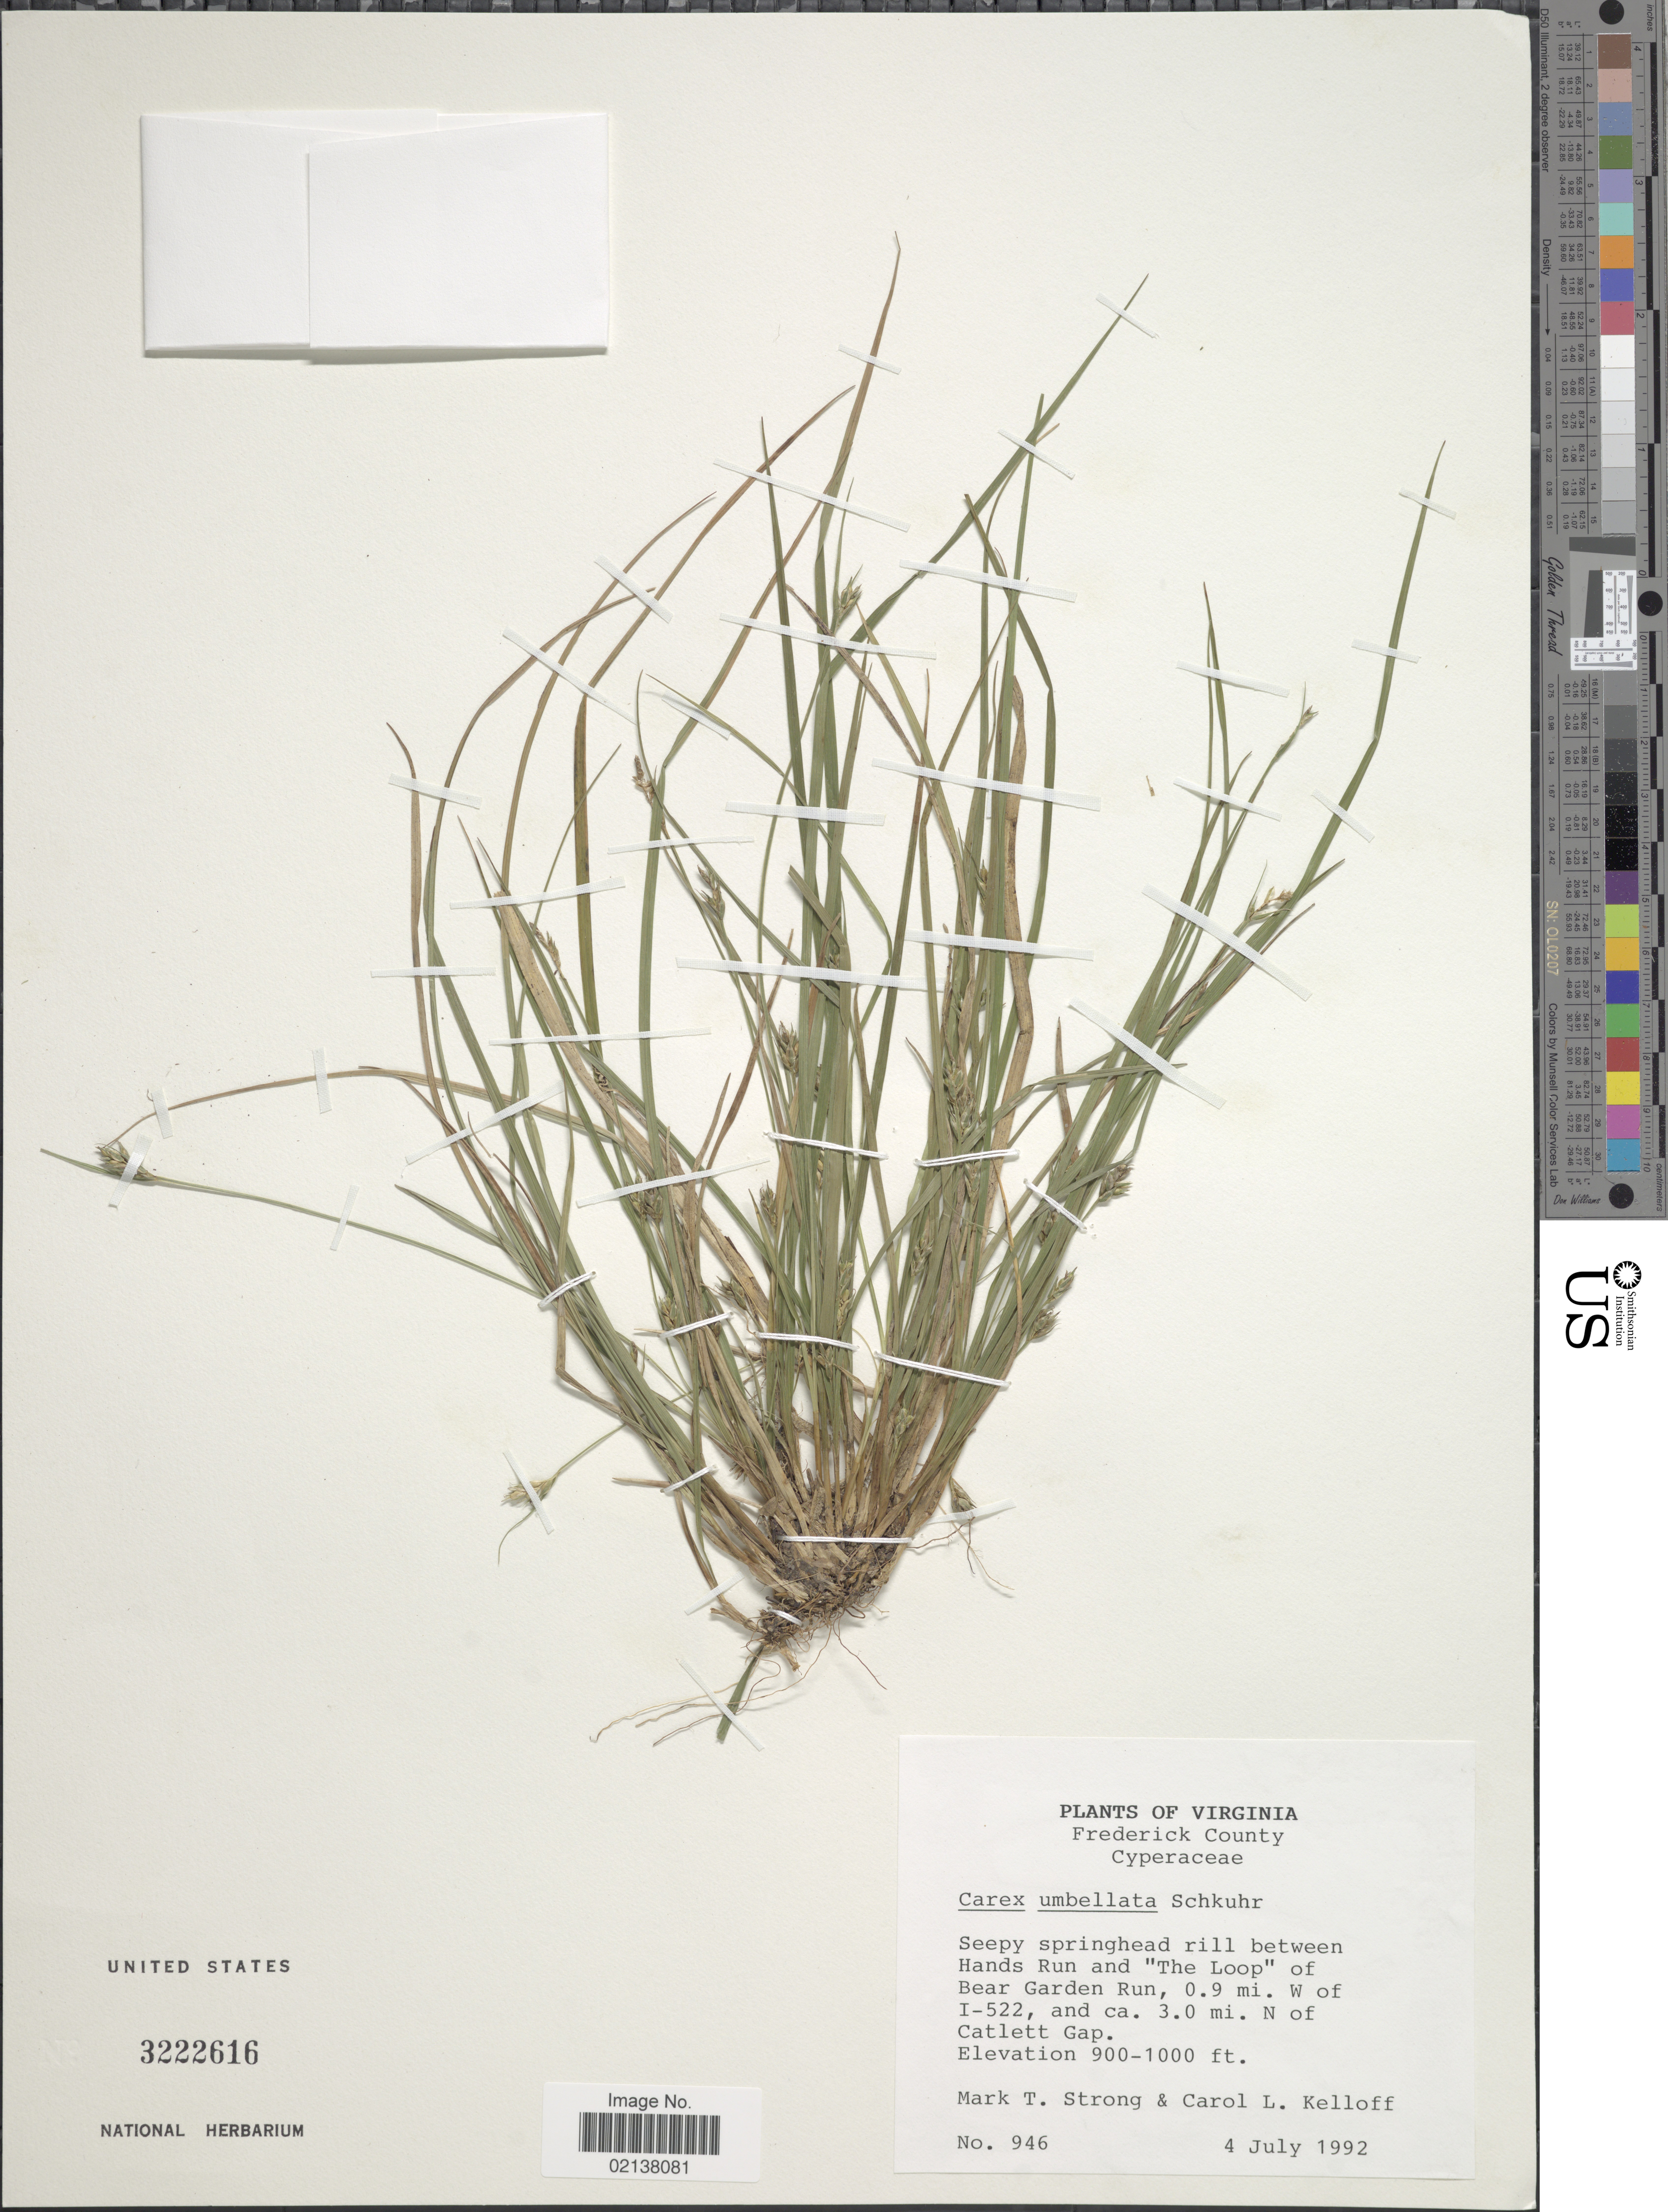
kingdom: Plantae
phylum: Tracheophyta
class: Liliopsida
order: Poales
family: Cyperaceae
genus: Carex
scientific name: Carex umbellata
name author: Schkuhr ex Willd.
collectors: M. T. Strong & C. L. Kelloff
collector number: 946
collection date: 1992-07-04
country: United States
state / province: Virginia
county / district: Frederick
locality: Virginia, Frederick County, Seepy springhead rill between Hands Run and "The Loop" of Bear Garden and "The Loop" of Bear Garden Run, 0.9 mi. W of I-522, and ca. 3.0 mi. N of Catlett Gap.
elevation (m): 274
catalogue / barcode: US 3222616